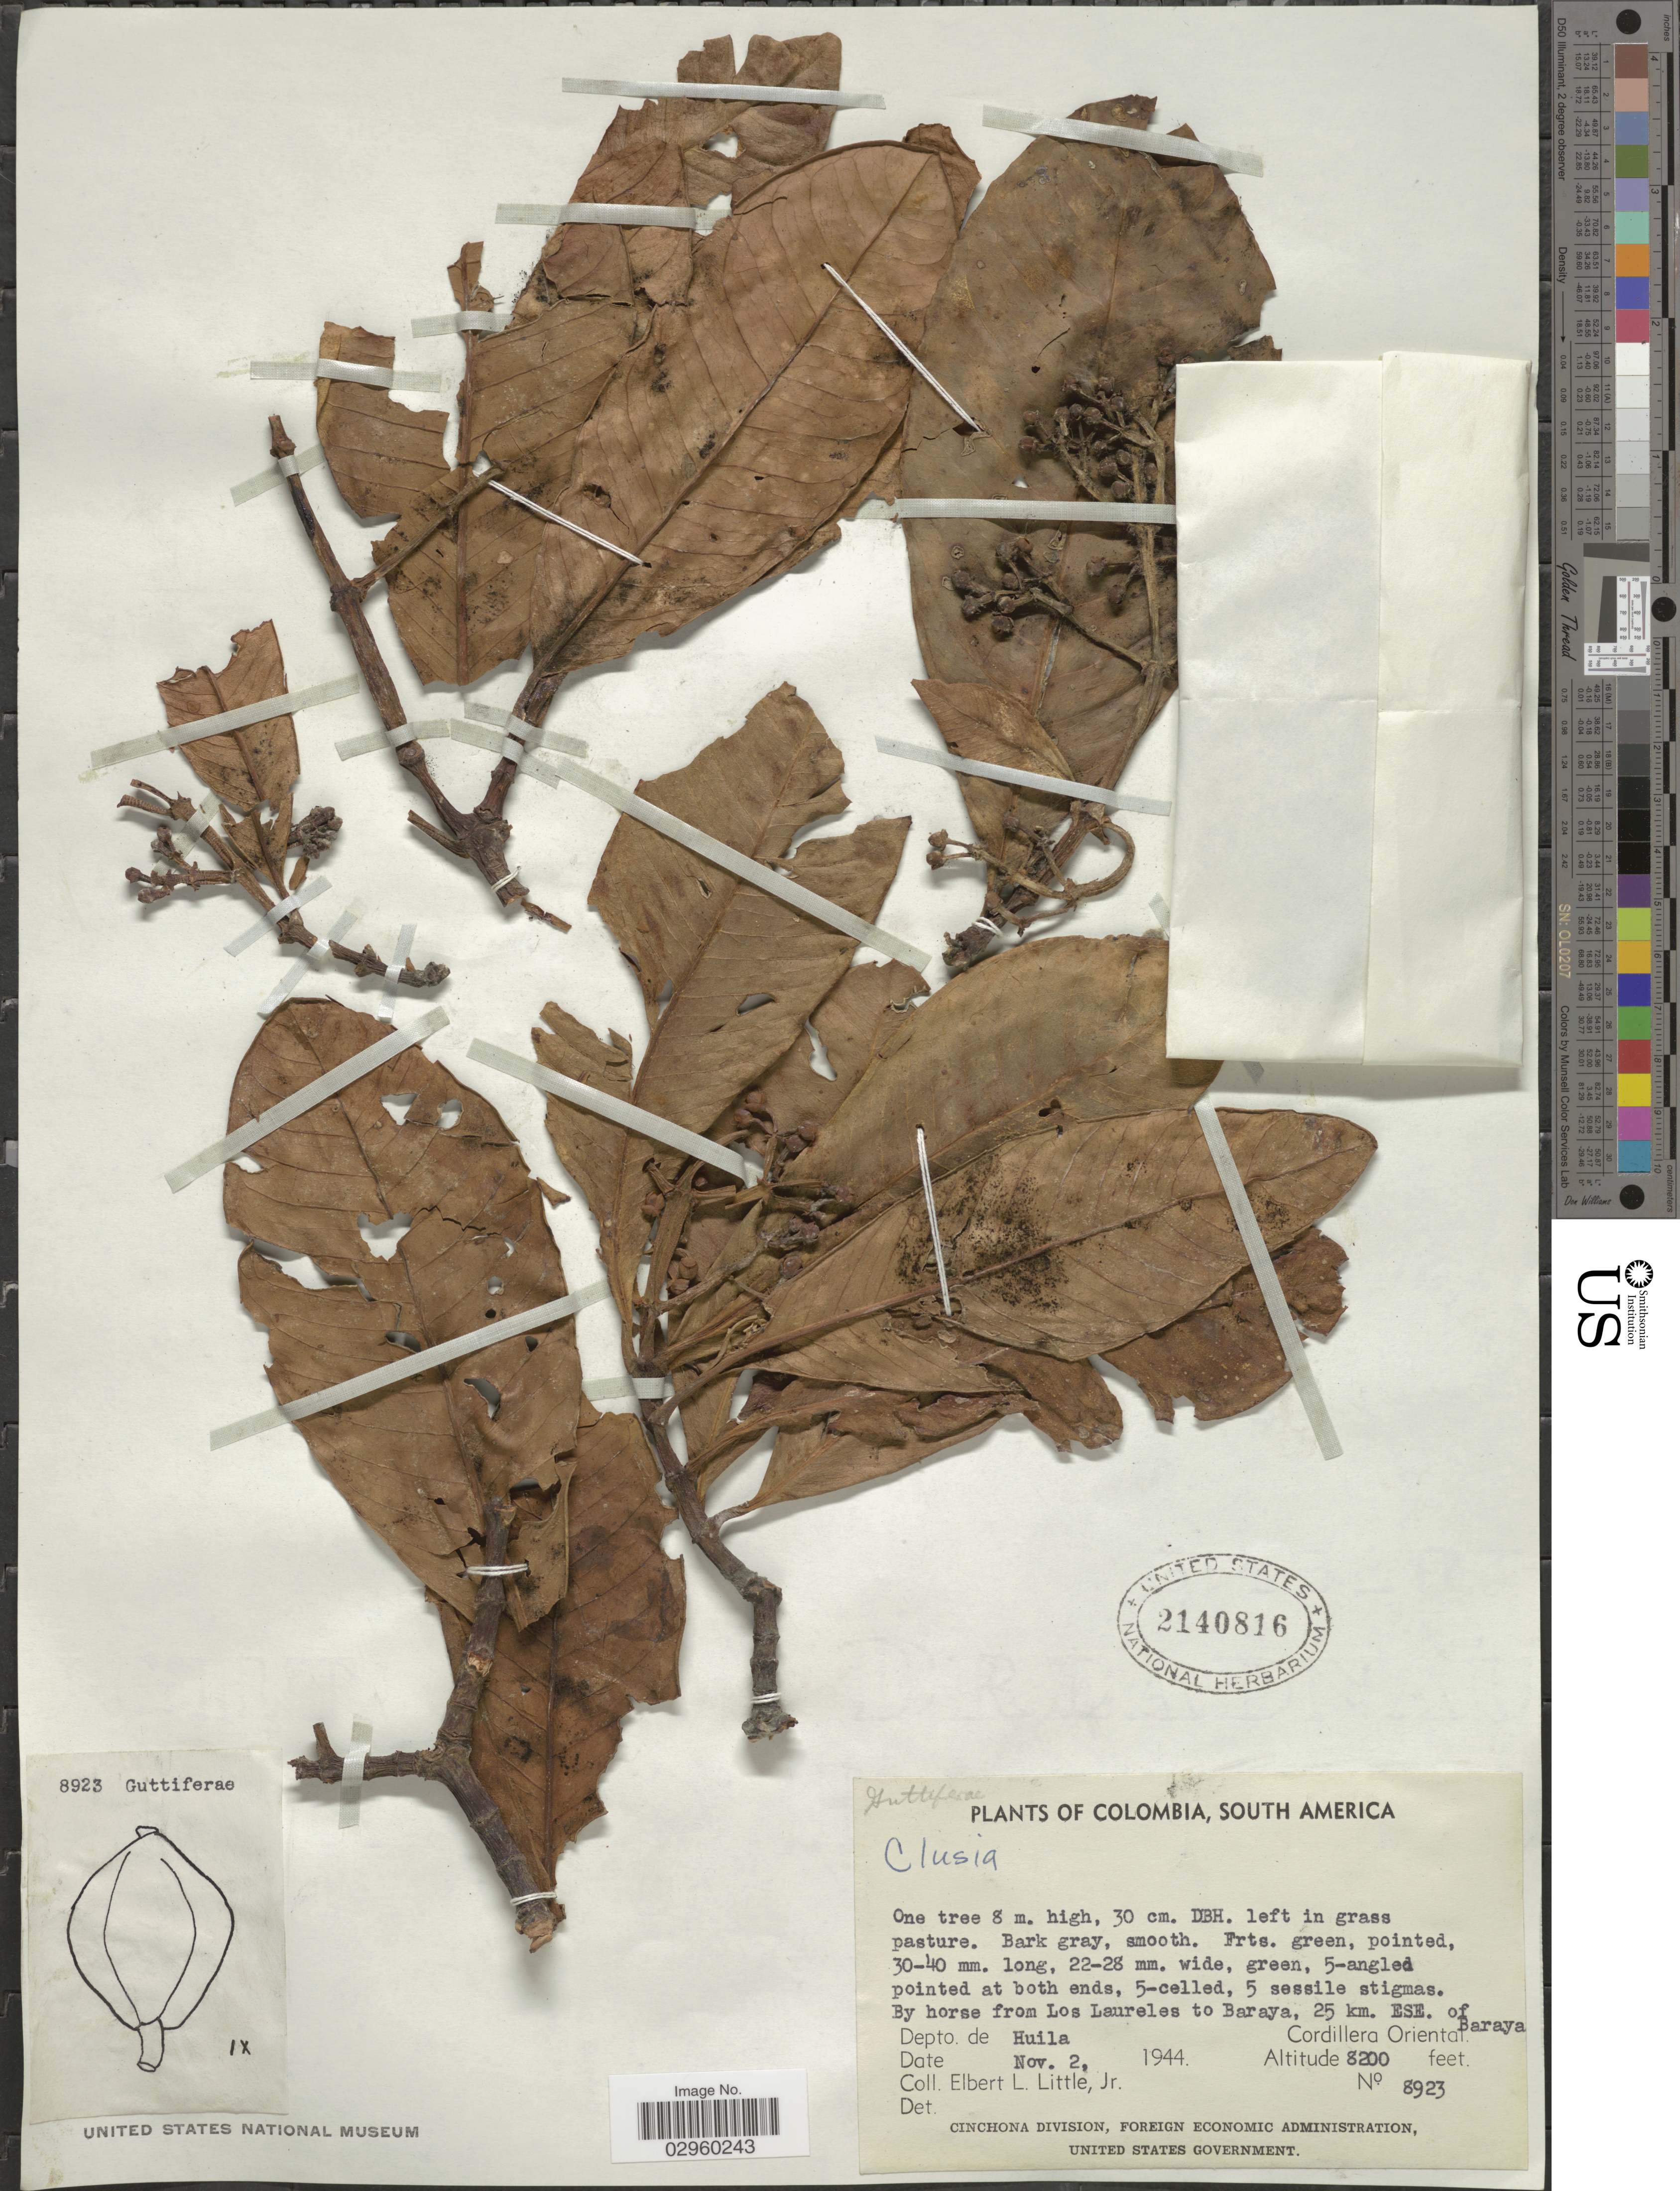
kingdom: Plantae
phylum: Tracheophyta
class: Magnoliopsida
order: Malpighiales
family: Clusiaceae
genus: Clusia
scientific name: Clusia sp.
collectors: E. L. Little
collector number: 8923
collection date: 1944-11-02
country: Colombia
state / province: Huila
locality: By horse from Los Laureles to Baraya, 25 km. ESE. of Baraya. Depto. de Huila, Cordillera Oriental.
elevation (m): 2499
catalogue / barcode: US 2140816